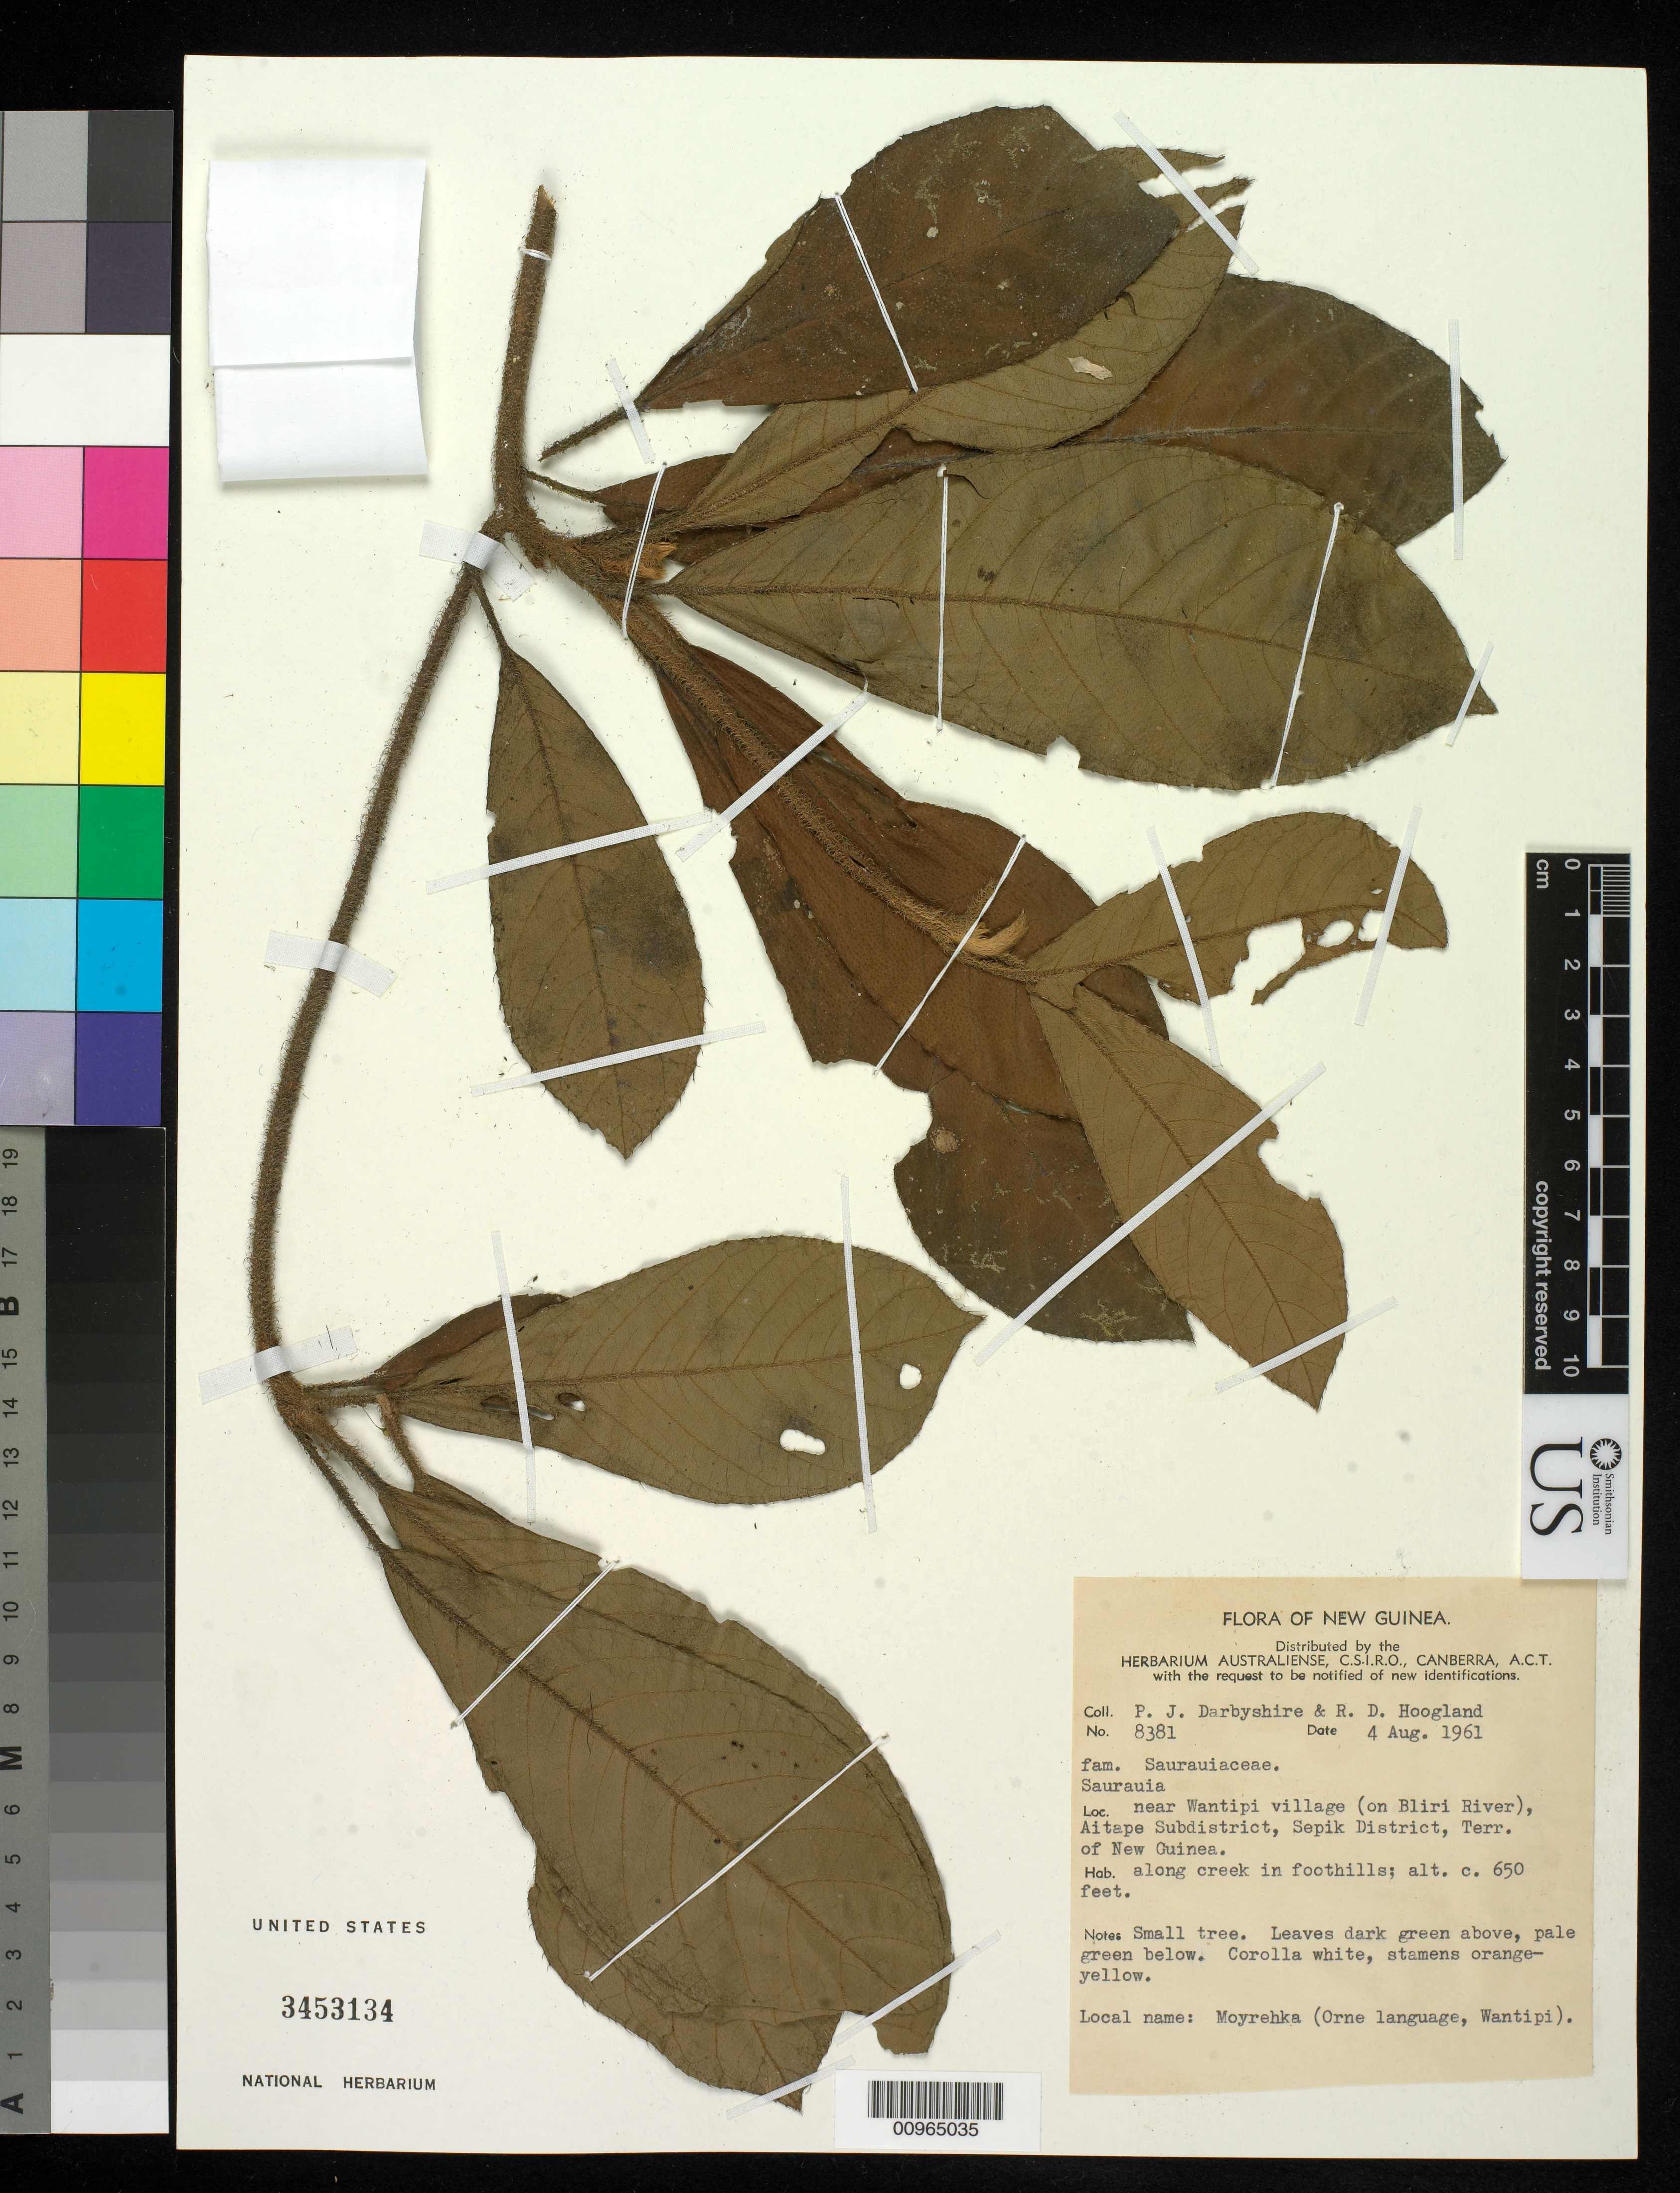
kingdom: Plantae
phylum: Tracheophyta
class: Magnoliopsida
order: Ericales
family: Actinidiaceae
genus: Saurauia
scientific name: Saurauia sp.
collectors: P. Darbyshire & R. D. Hoogland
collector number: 8381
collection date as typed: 04 Aug 1961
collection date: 1961-08-04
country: Papua New Guinea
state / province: Sandaun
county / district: Aitape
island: New Guinea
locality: Near Wantipi village (on Bliri River)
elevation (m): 198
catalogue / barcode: US 3453134